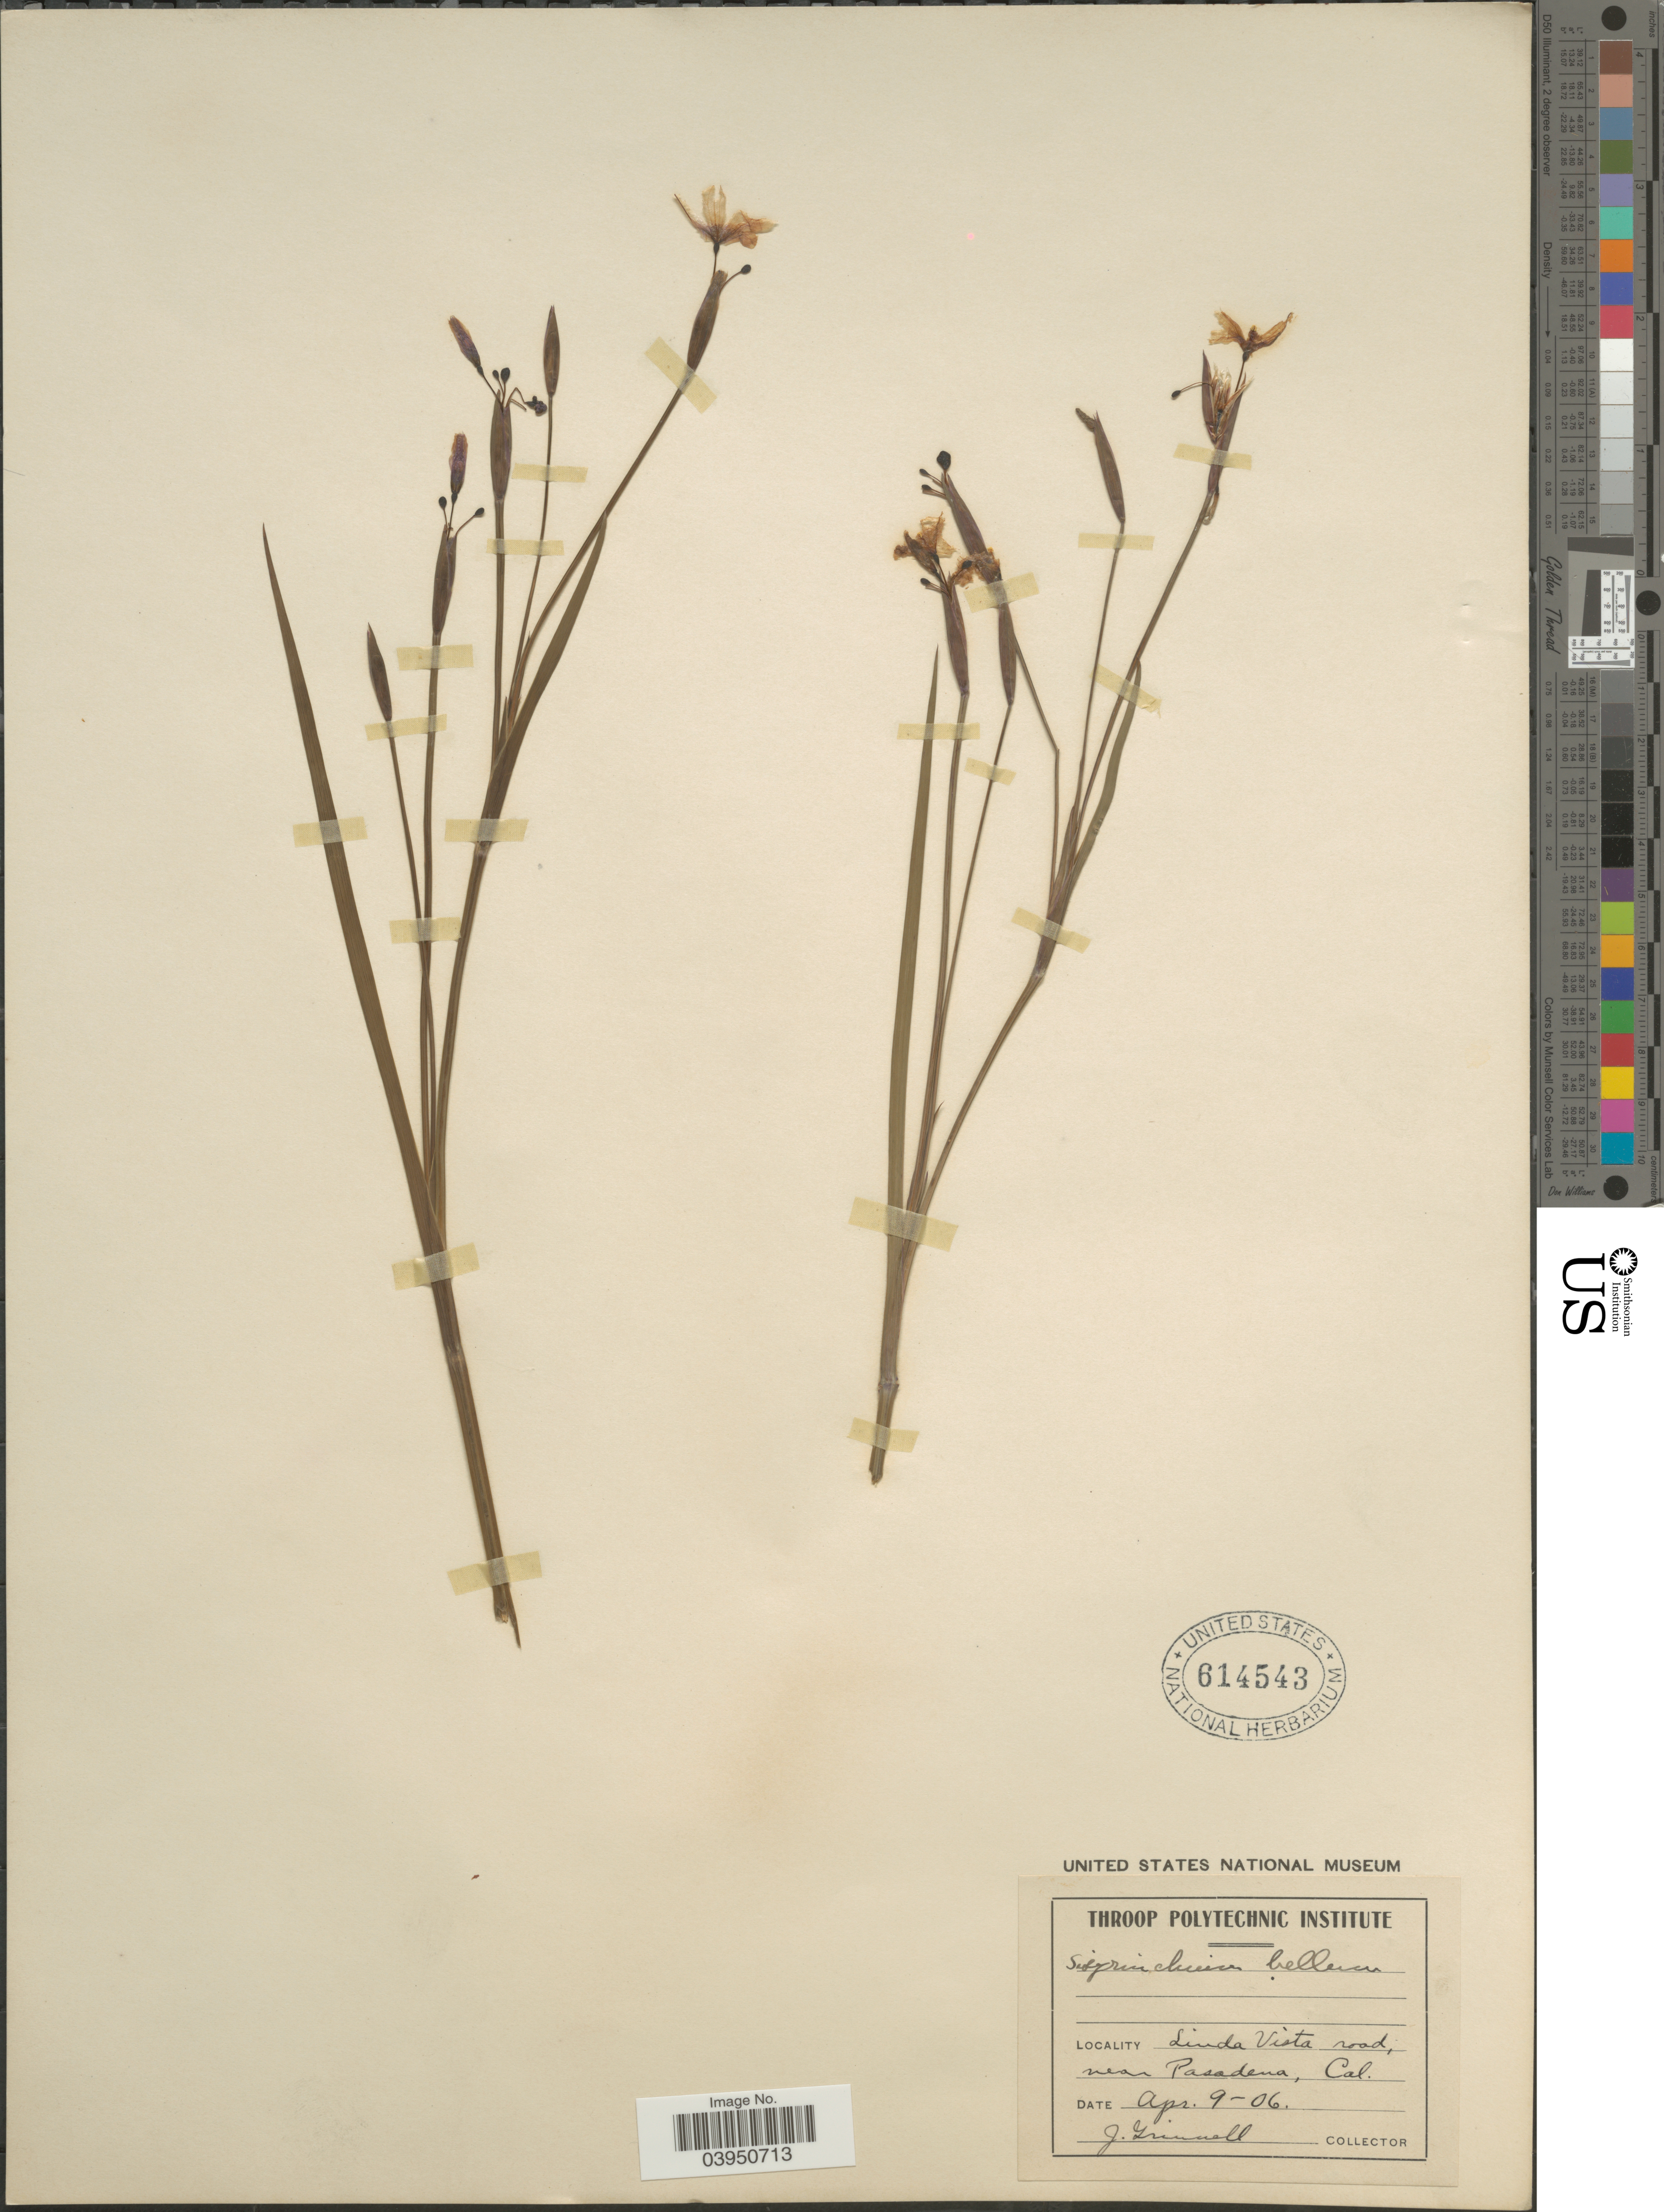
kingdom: Plantae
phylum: Tracheophyta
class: Liliopsida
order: Asparagales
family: Iridaceae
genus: Sisyrinchium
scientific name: Sisyrinchium bellum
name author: S. Watson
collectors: J. Grinnell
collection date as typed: Transcribed d/m/y: 9/4/6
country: United States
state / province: California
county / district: Los Angeles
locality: Linda Vista road, near Pasadena.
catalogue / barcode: US 614543